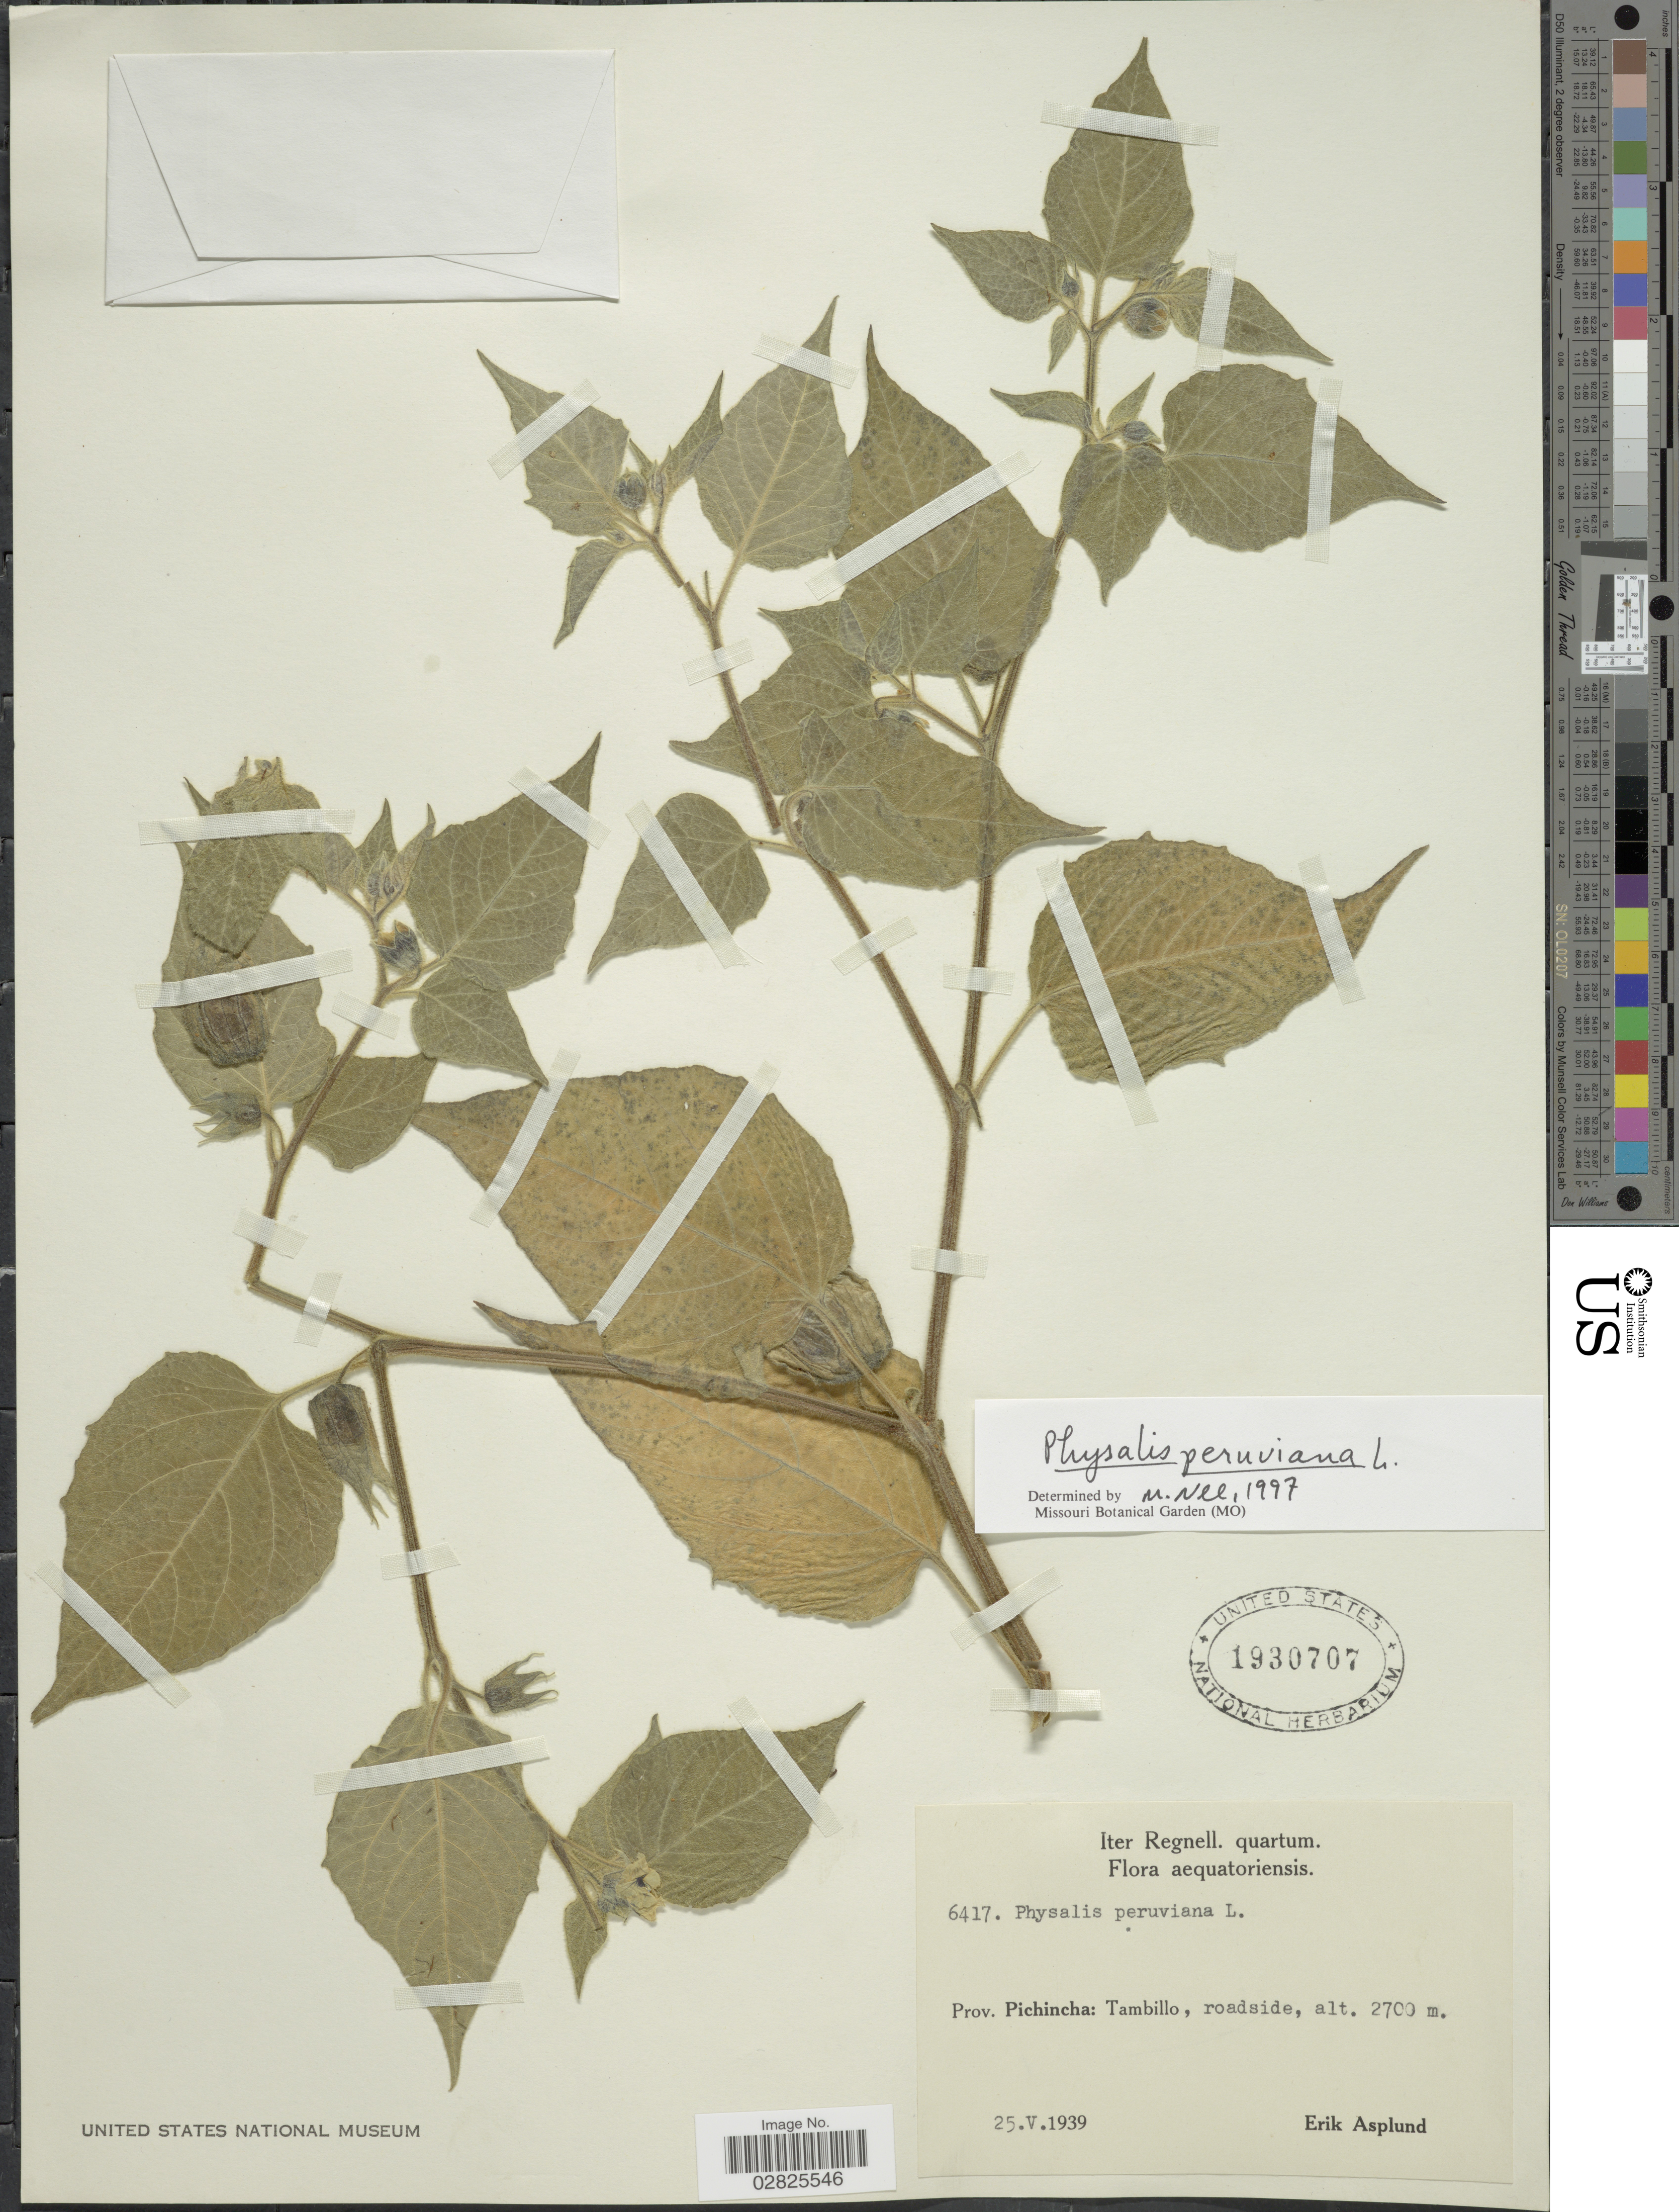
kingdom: Plantae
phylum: Tracheophyta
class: Magnoliopsida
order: Solanales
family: Solanaceae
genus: Physalis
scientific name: Physalis peruviana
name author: L.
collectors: E. Asplund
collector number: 6417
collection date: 1939-05-25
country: Ecuador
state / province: Pichincha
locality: Tambillo, roadside.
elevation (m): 2700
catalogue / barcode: US 1930707